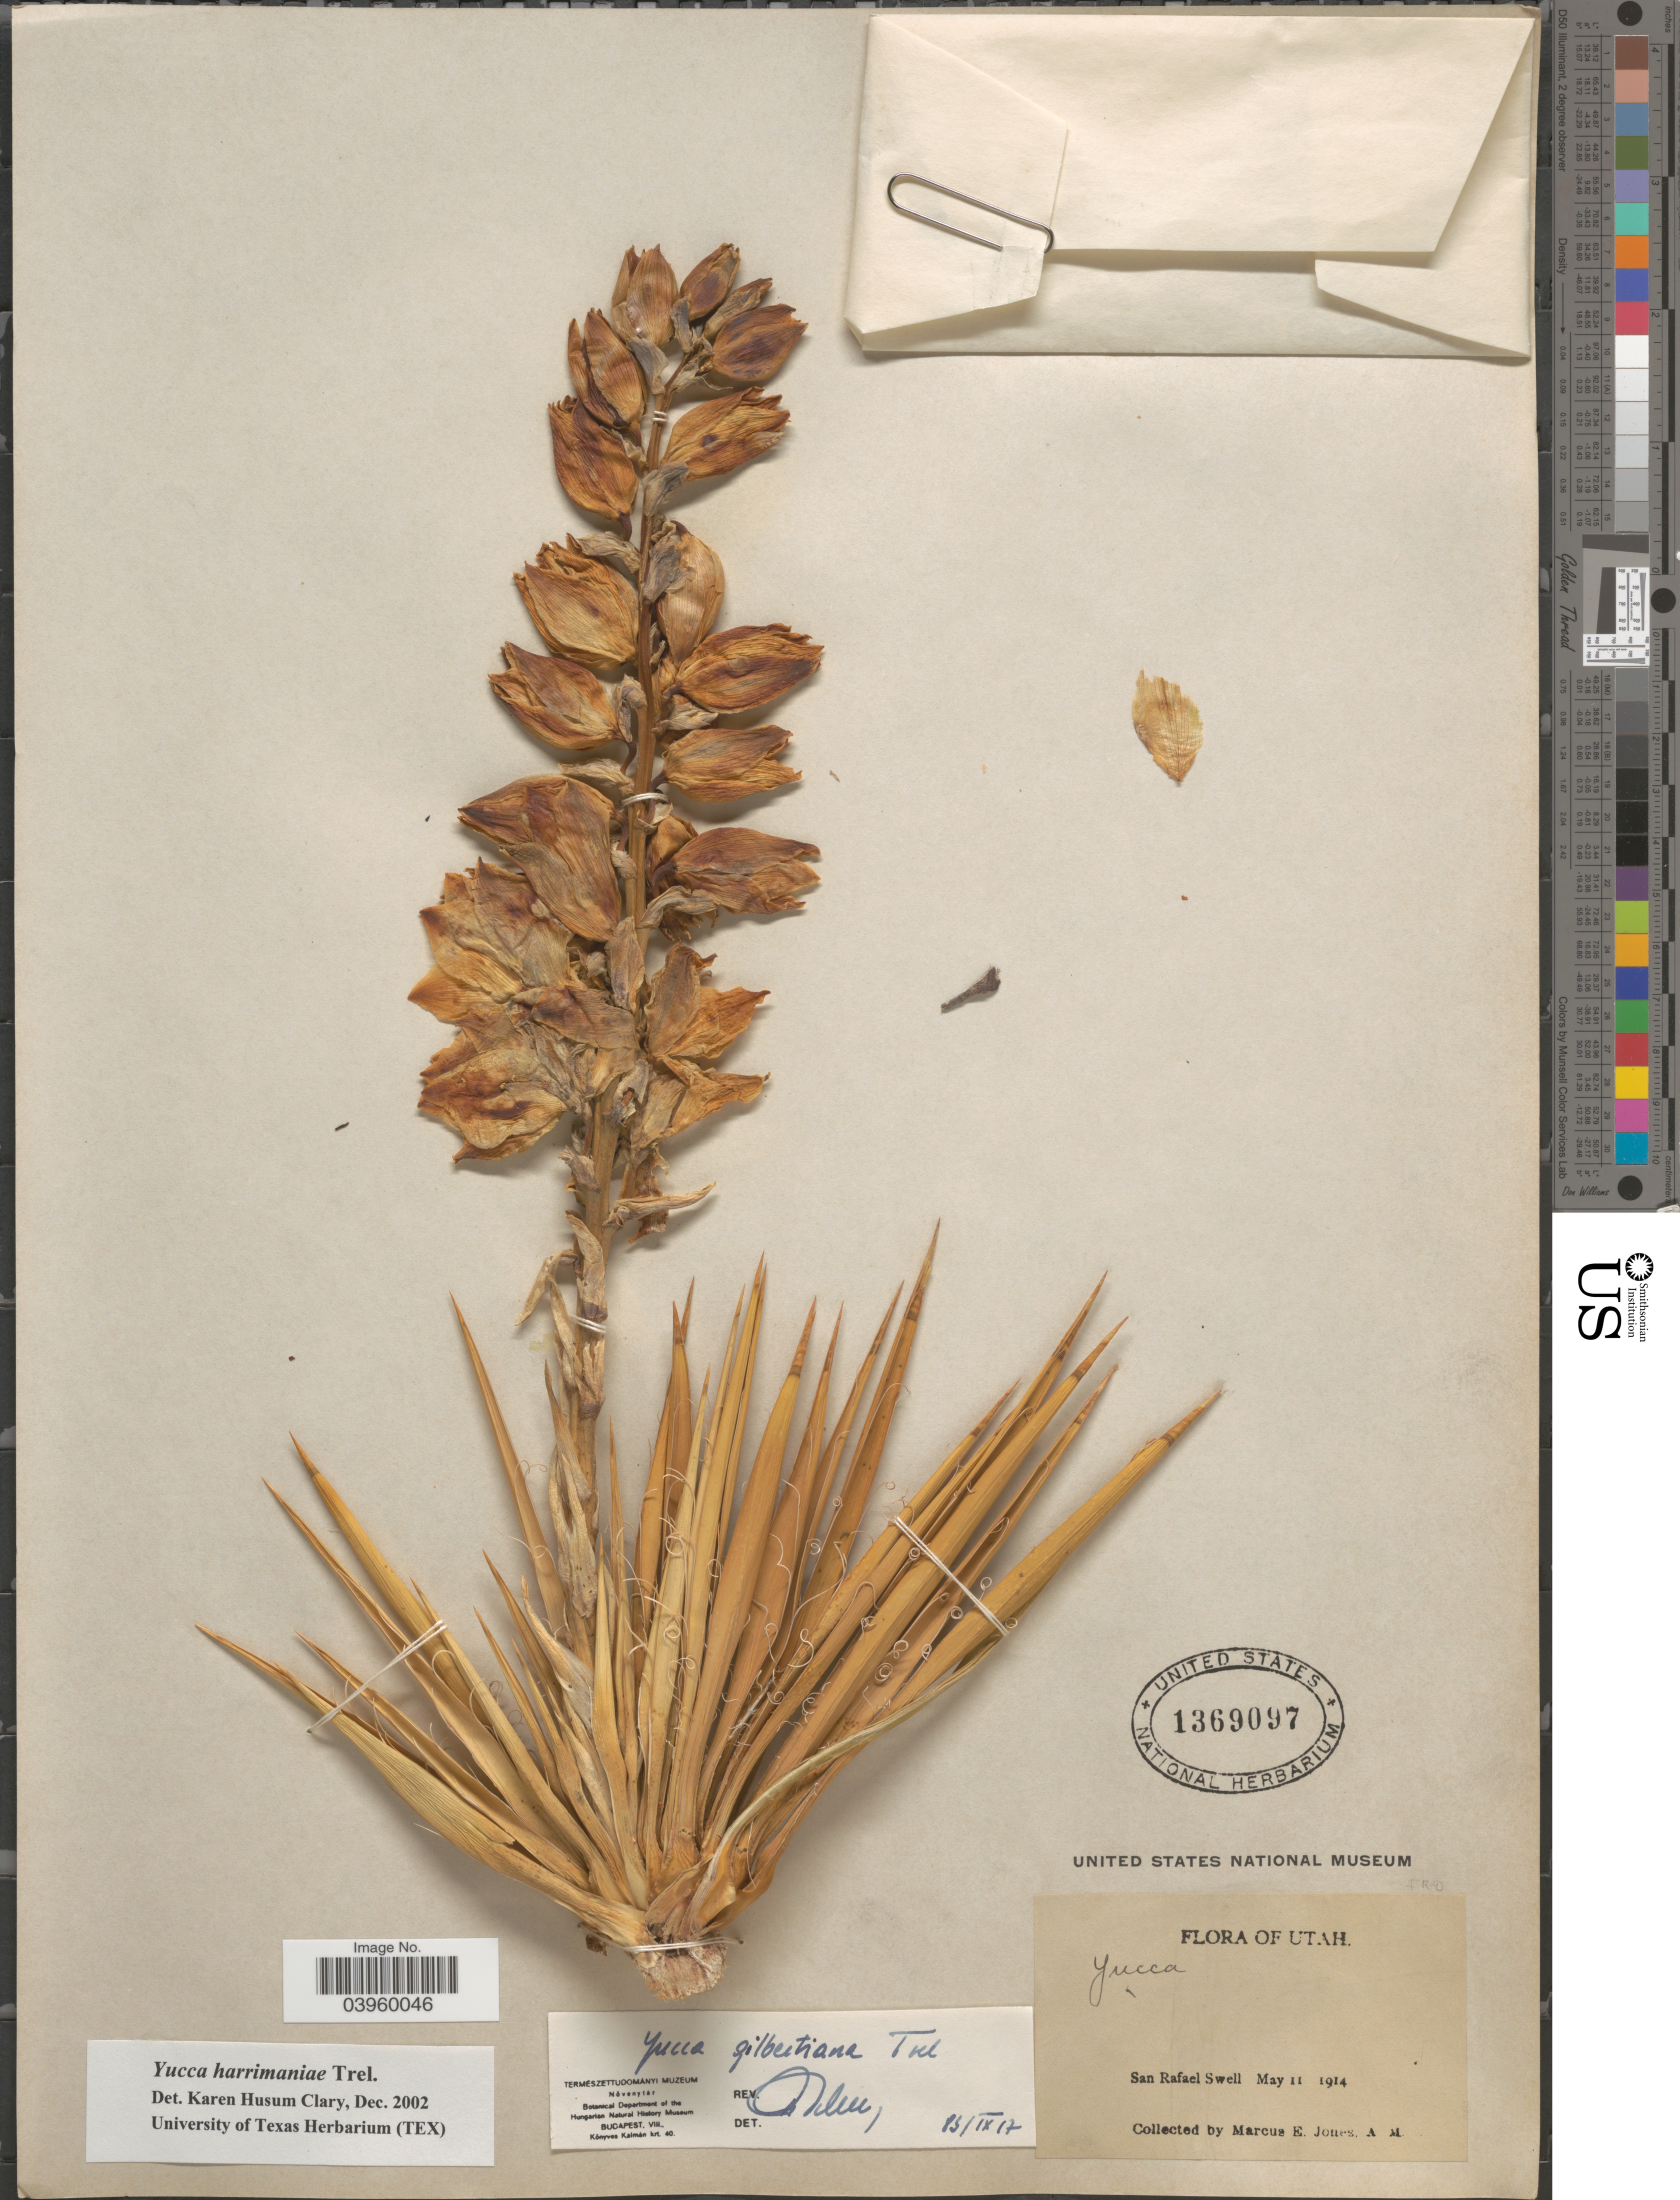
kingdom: Plantae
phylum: Tracheophyta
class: Liliopsida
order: Asparagales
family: Asparagaceae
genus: Yucca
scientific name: Yucca harrimaniae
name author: Trel.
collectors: M. E. Jones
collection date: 1914-05-11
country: United States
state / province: Utah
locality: San Rafael Swell.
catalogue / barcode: US 1369097